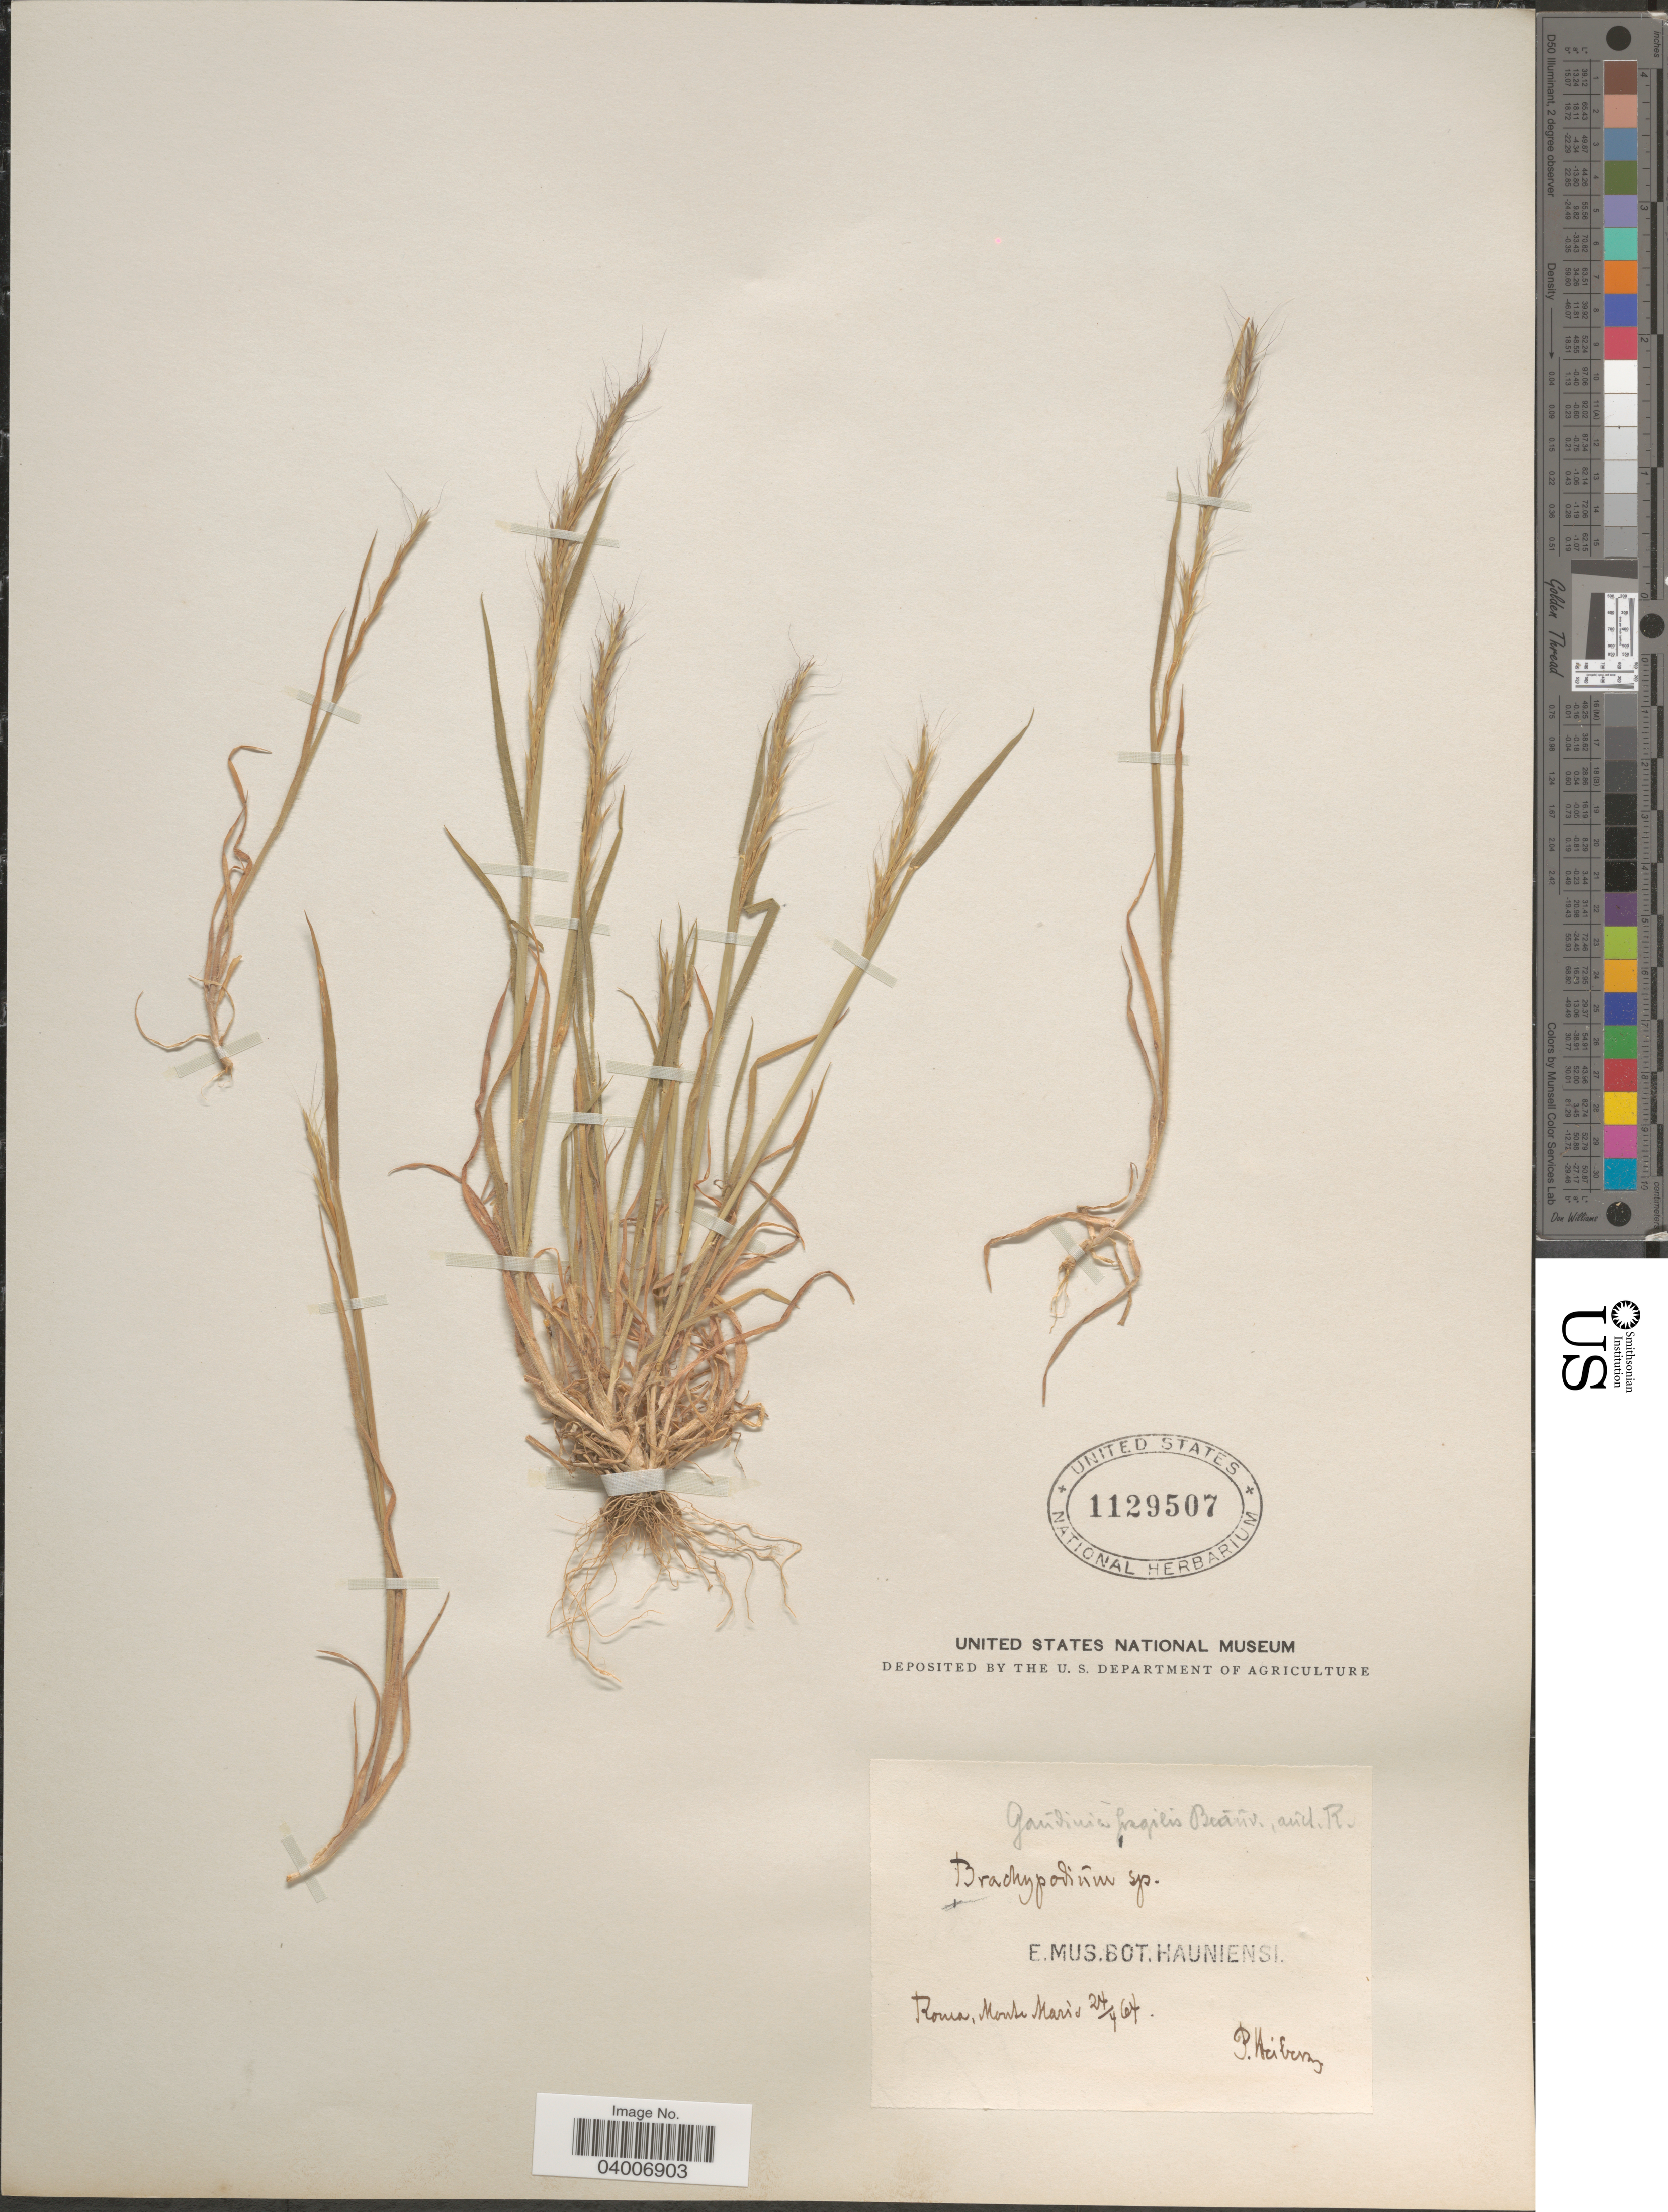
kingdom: Plantae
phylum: Tracheophyta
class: Liliopsida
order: Poales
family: Poaceae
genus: Gaudinia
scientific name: Gaudinia fragilis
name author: (L.) P. Beauv.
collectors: P. Neiberg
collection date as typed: Transcribed d/m/y: 24/4/64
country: Italy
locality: Roma, Monte Mario.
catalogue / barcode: US 1129507